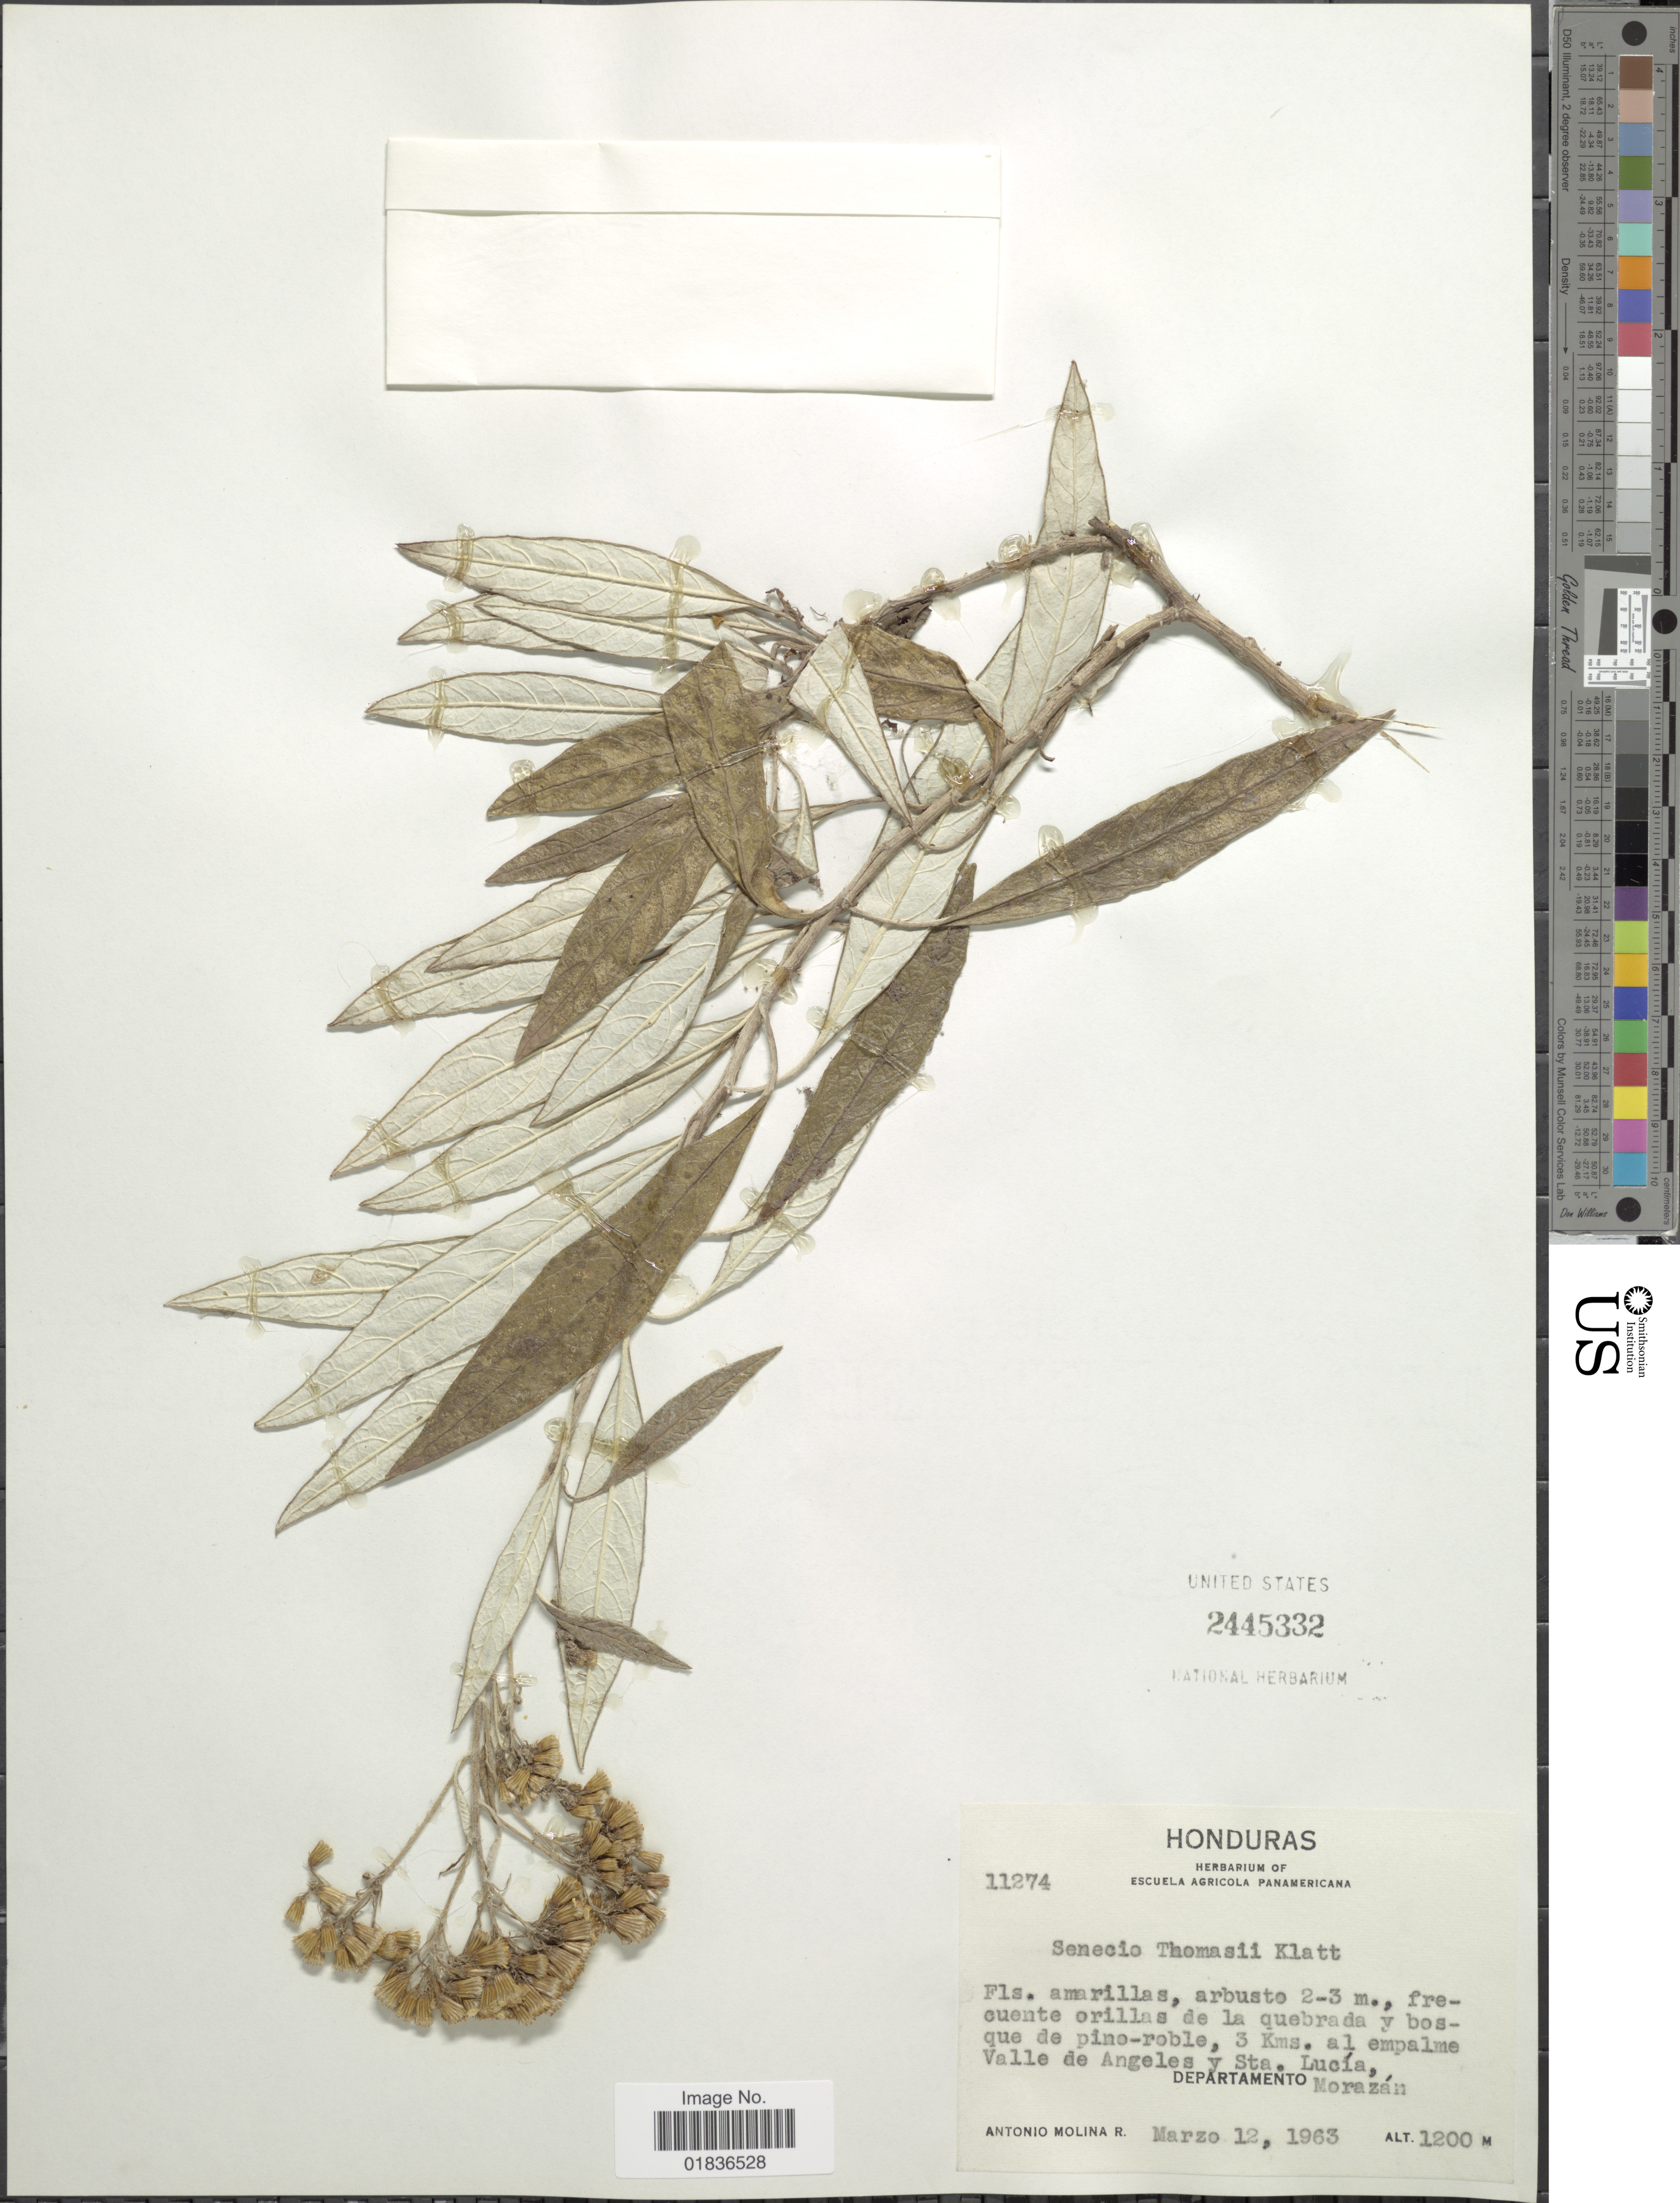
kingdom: Plantae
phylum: Tracheophyta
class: Magnoliopsida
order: Asterales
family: Asteraceae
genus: Senecio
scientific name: Senecio deppeanus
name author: Hemsl.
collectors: A. Molina R.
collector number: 11274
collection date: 1963-03-12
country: Honduras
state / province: Fco. Morazán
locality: De la quebrada y bosque de pine-roble, 3 Kms. al empalme Valle de Angeles y Sta. Lucia, Morazan.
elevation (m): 1200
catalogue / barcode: US 2445332